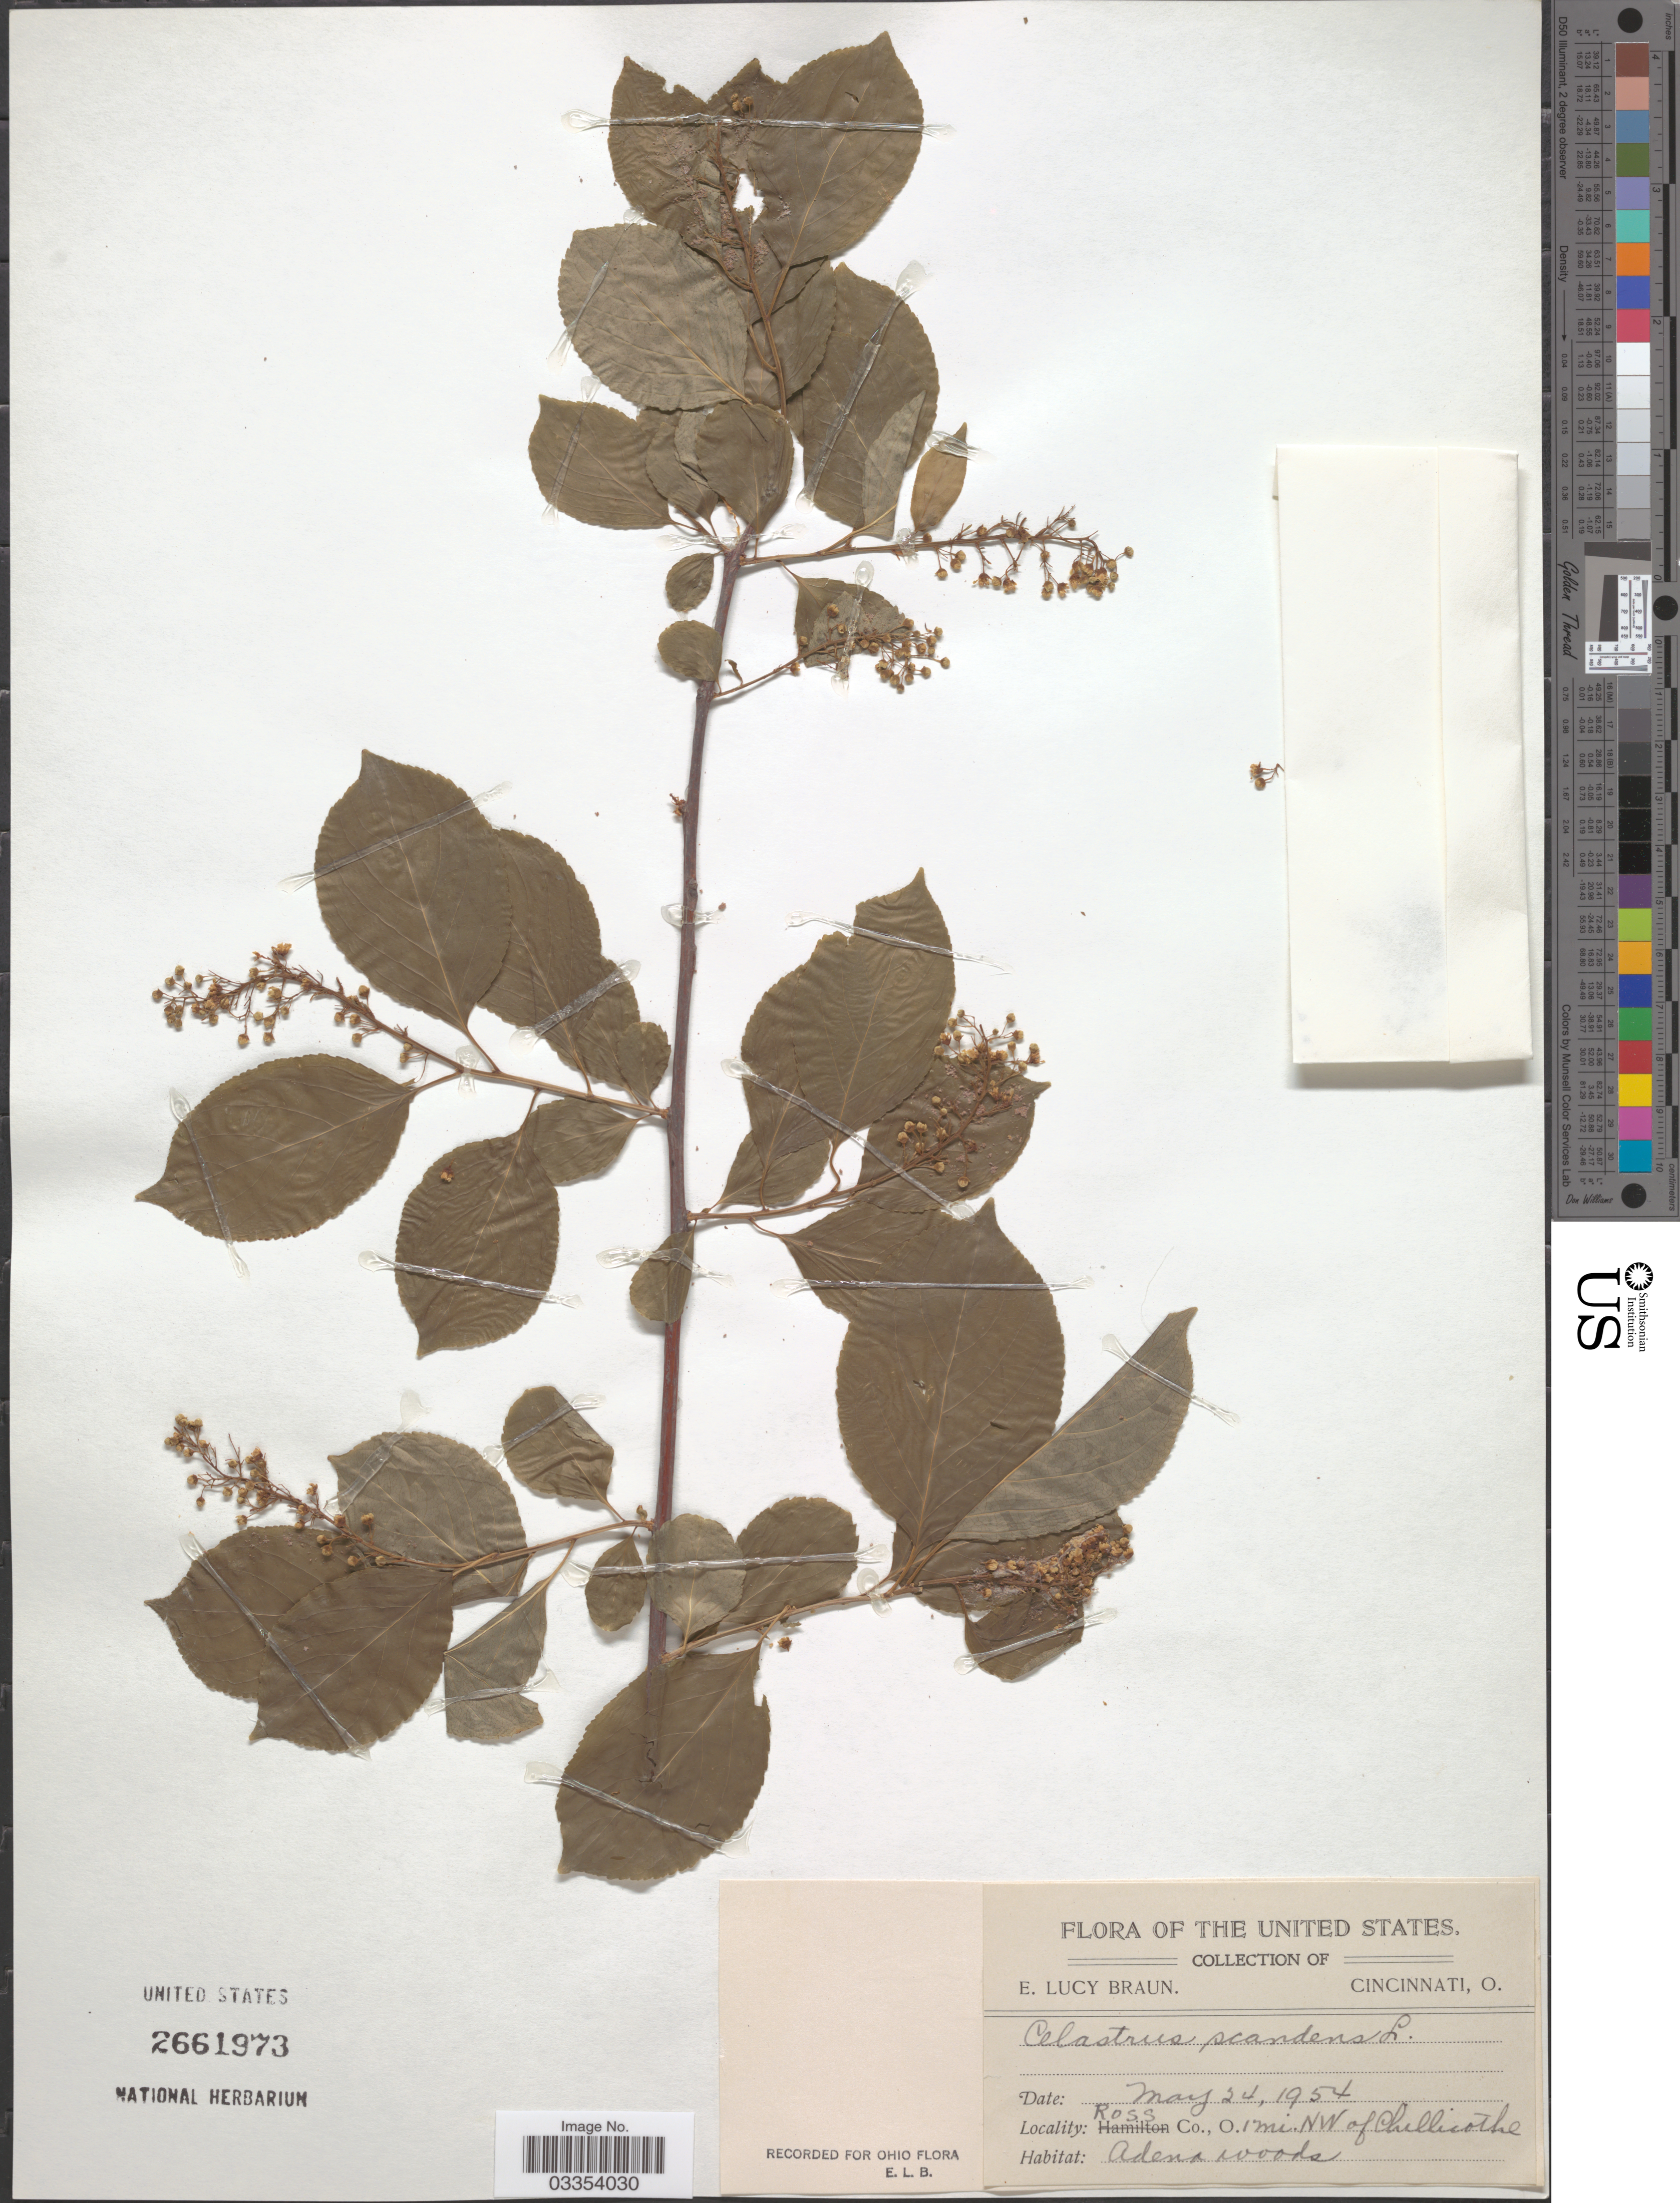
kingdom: Plantae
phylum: Tracheophyta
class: Magnoliopsida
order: Celastrales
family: Celastraceae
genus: Celastrus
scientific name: Celastrus scandens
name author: L.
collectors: E. L. Braun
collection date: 1954-05-24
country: United States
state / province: Ohio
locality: Ross Co., 1 mi. NW of Chillicothe. Adena woods.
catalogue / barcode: US 2661973